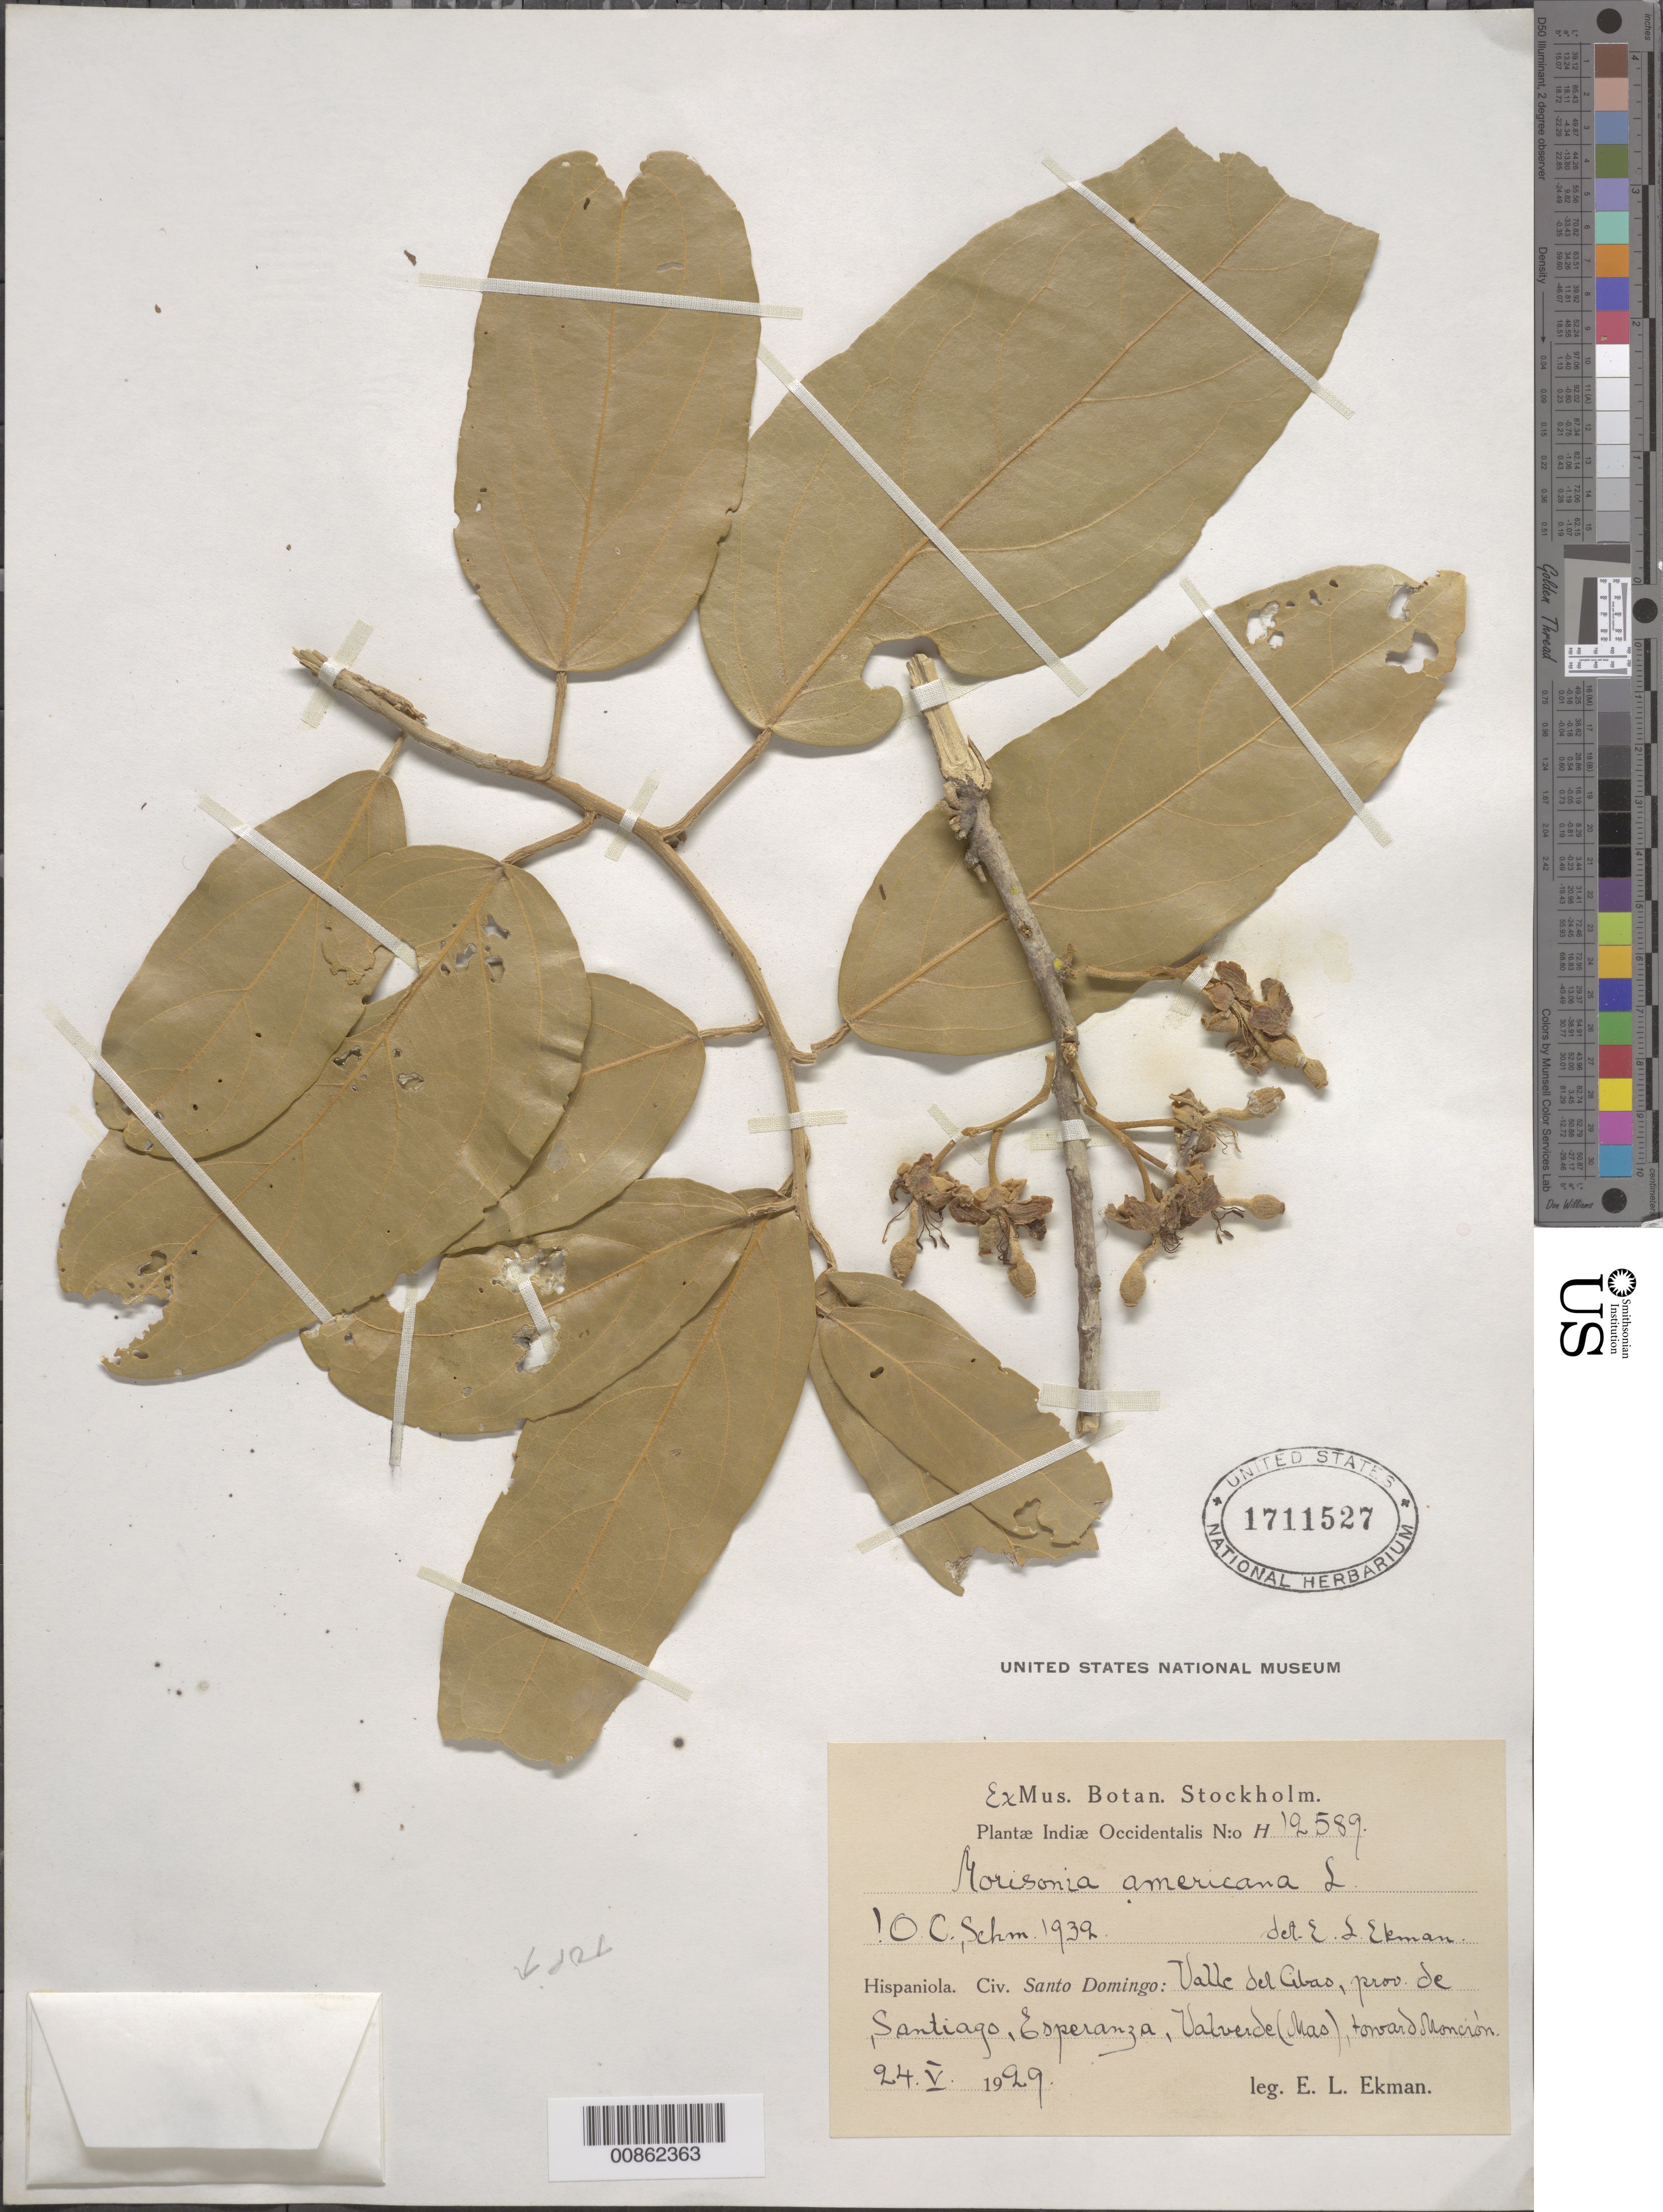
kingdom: Plantae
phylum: Tracheophyta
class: Magnoliopsida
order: Brassicales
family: Capparaceae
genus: Morisonia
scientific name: Morisonia americana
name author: L.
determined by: Schmidt, O. C.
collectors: E. L. Ekman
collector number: H 12589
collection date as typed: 24 May 1929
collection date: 1929-05-24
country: Dominican Republic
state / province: Santiago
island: Hispaniola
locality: Valle del Cibao, Esperanza, Valverde (Mas), toward Monción.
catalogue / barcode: US 1711527